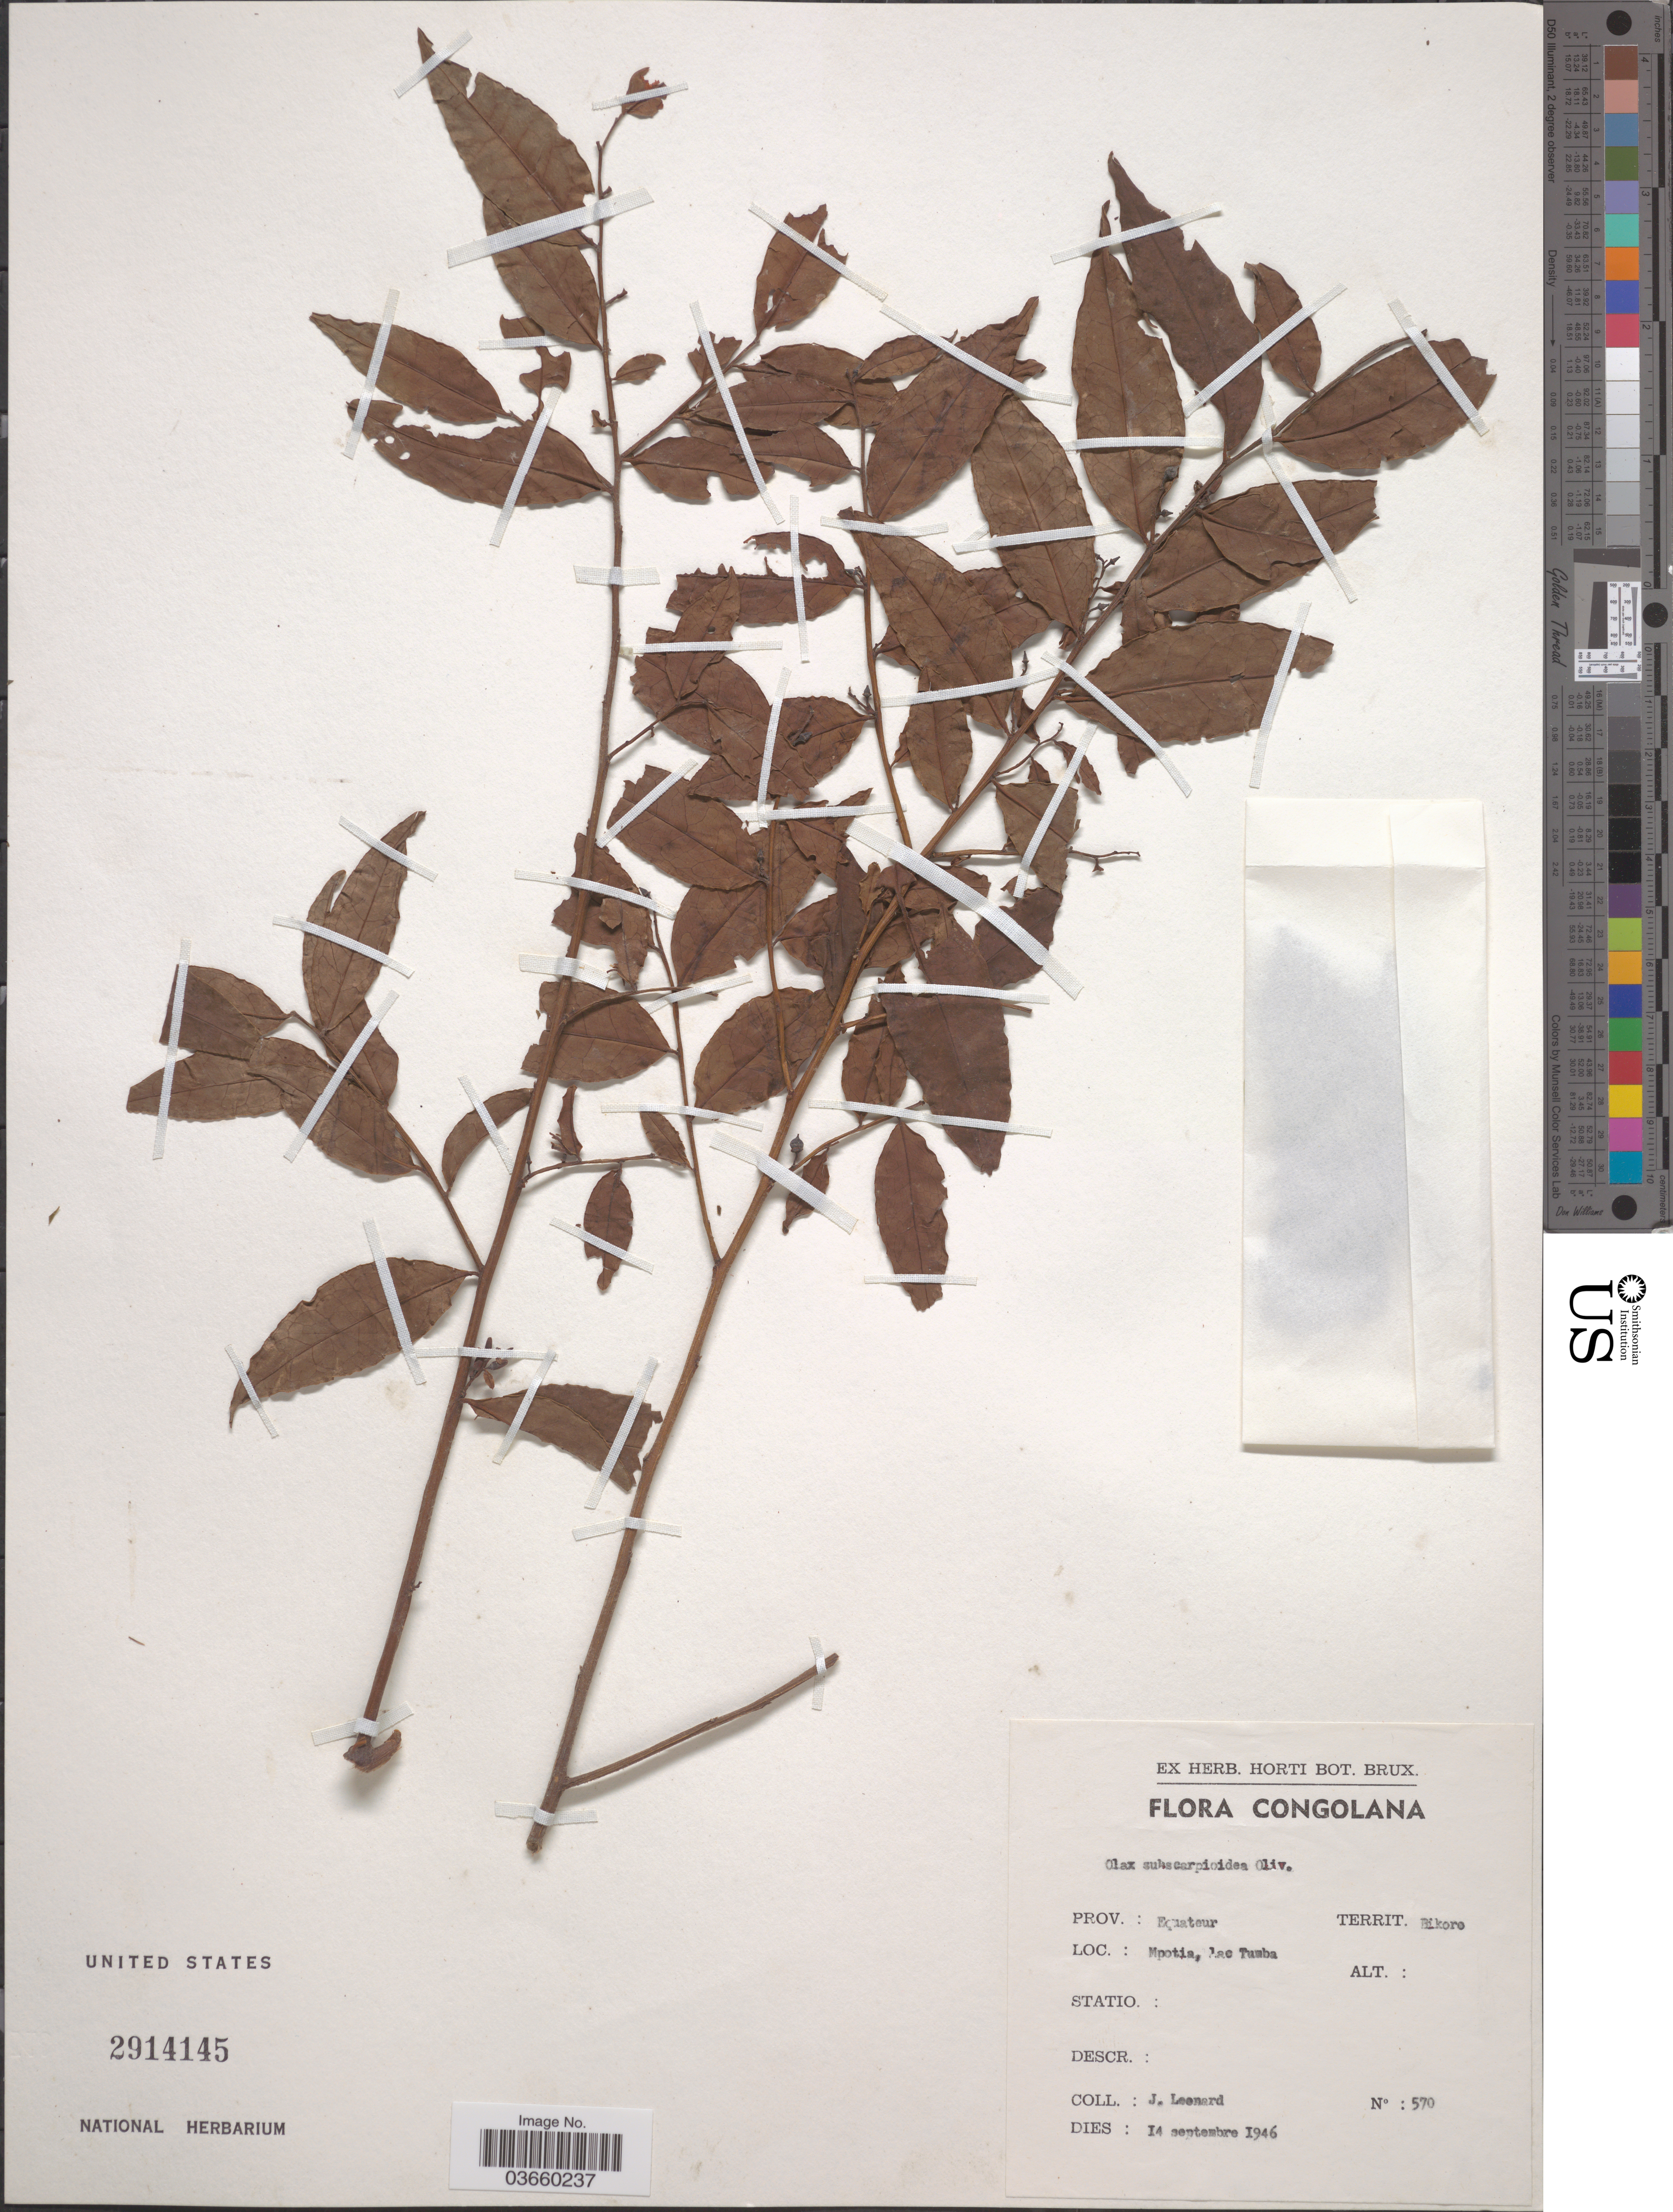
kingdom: Plantae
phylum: Tracheophyta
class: Magnoliopsida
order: Santalales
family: Olacaceae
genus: Olax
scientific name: Olax subscorpioidea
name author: Oliv.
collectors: J. Leonard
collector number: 570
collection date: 1946-09-14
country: Congo, Democratic Republic of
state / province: Equateur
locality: Congolana. Territ.: Bikoro. Mpotia, Lac Tumba.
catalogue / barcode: US 2914145